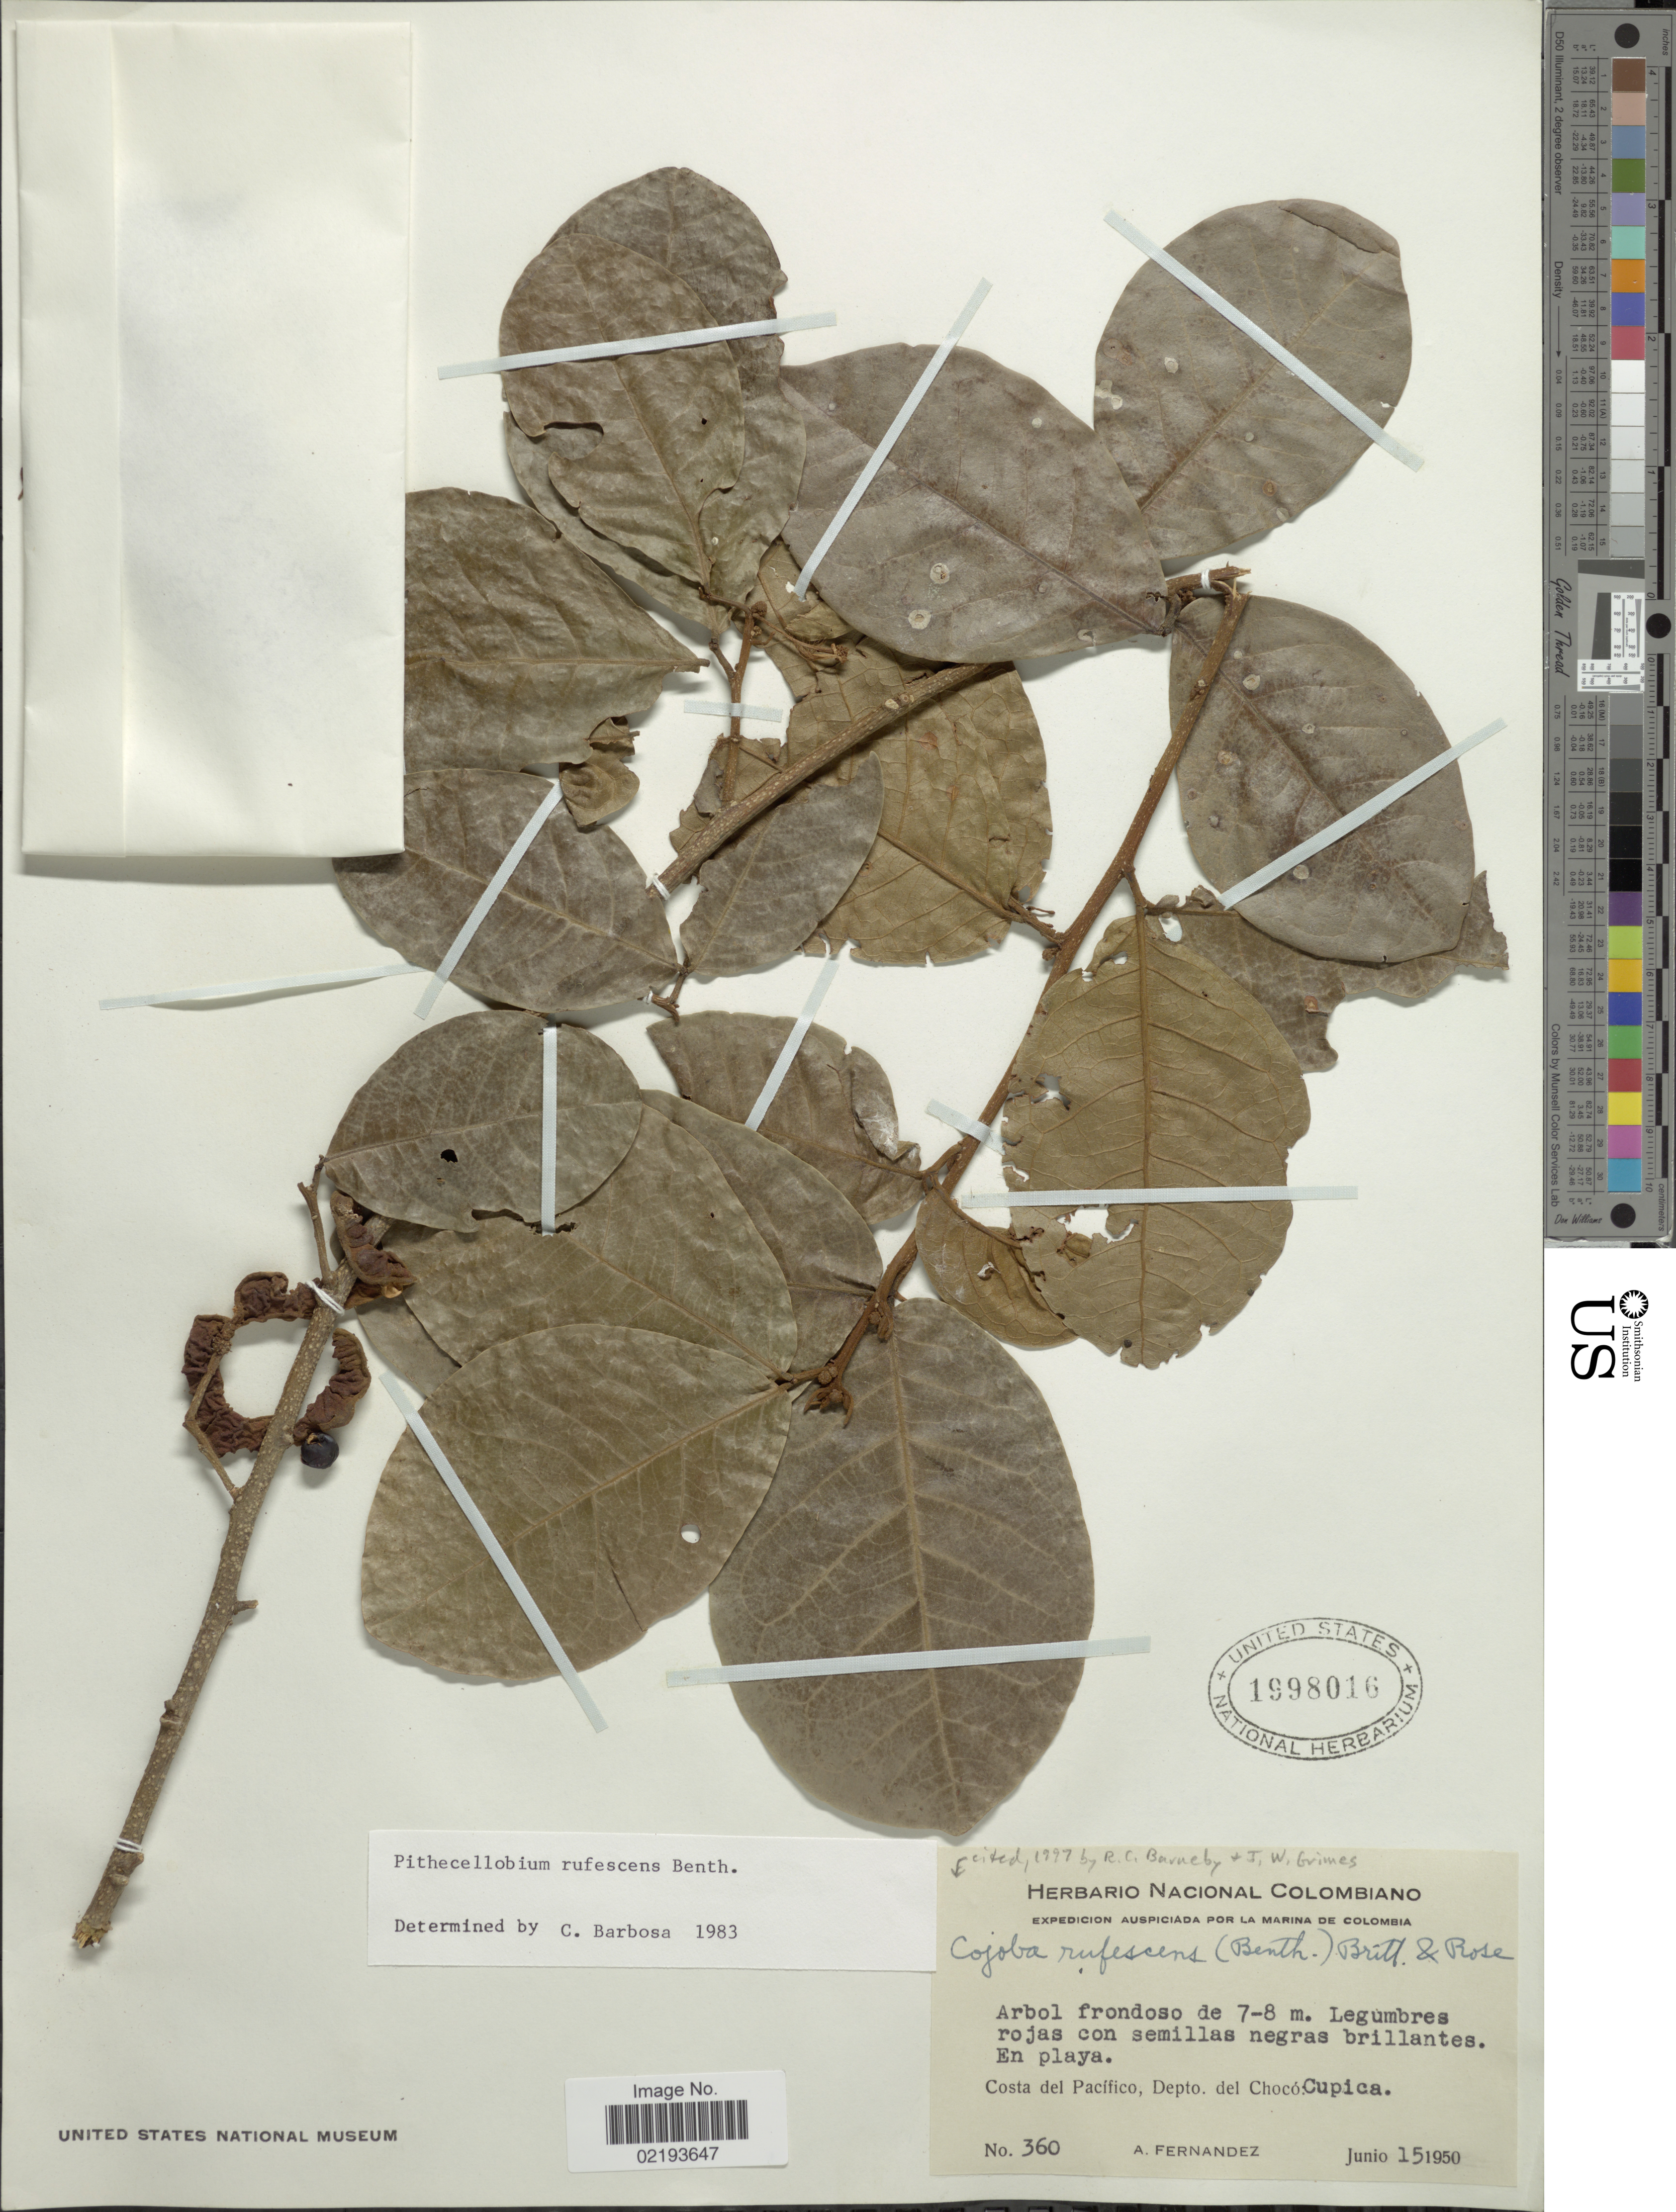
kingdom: Plantae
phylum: Tracheophyta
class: Magnoliopsida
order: Fabales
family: Fabaceae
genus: Cojoba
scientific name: Cojoba rufescens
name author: (Benth.) Britton & Rose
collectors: A. Fernandez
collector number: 360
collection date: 1950-06-15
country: Colombia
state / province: Chocó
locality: En playa, Costa del Pacífico, Depto. del Chocó: Cupica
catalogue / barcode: US 1998016